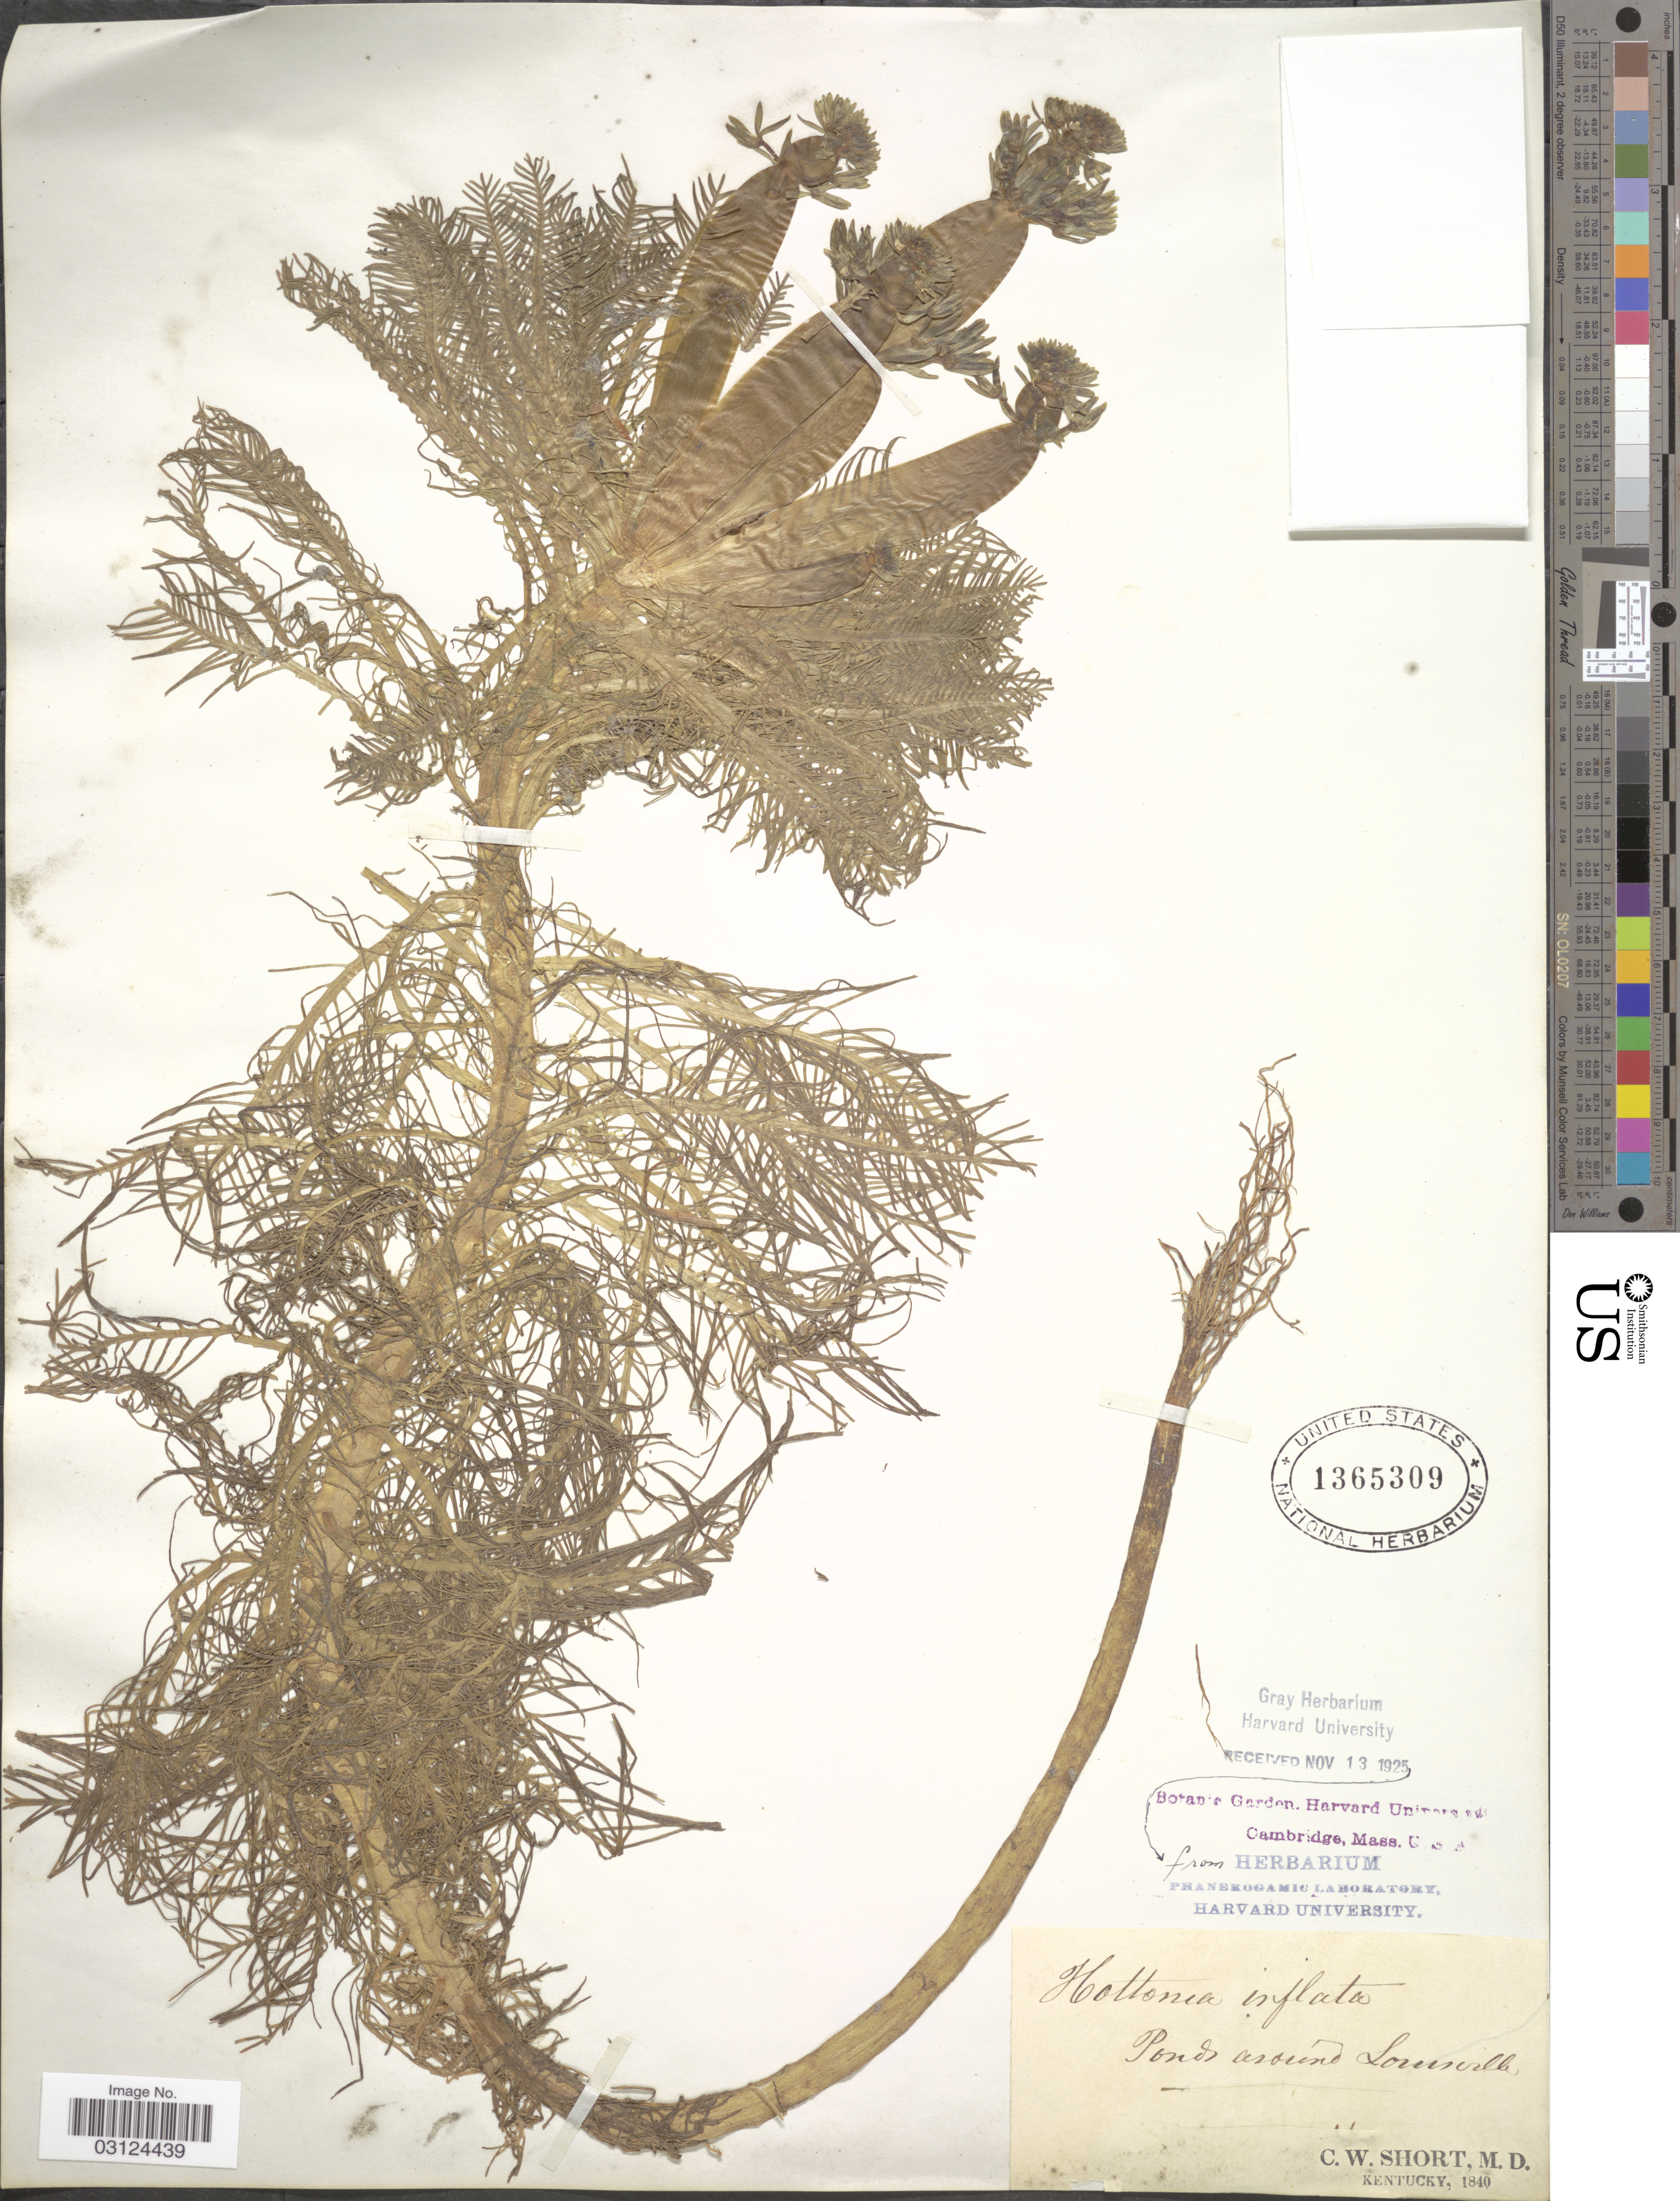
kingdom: Plantae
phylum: Tracheophyta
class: Magnoliopsida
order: Ericales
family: Primulaceae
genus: Hottonia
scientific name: Hottonia inflata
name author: Elliott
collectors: C. W. Short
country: United States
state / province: Kentucky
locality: Ponds around Louisville.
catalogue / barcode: US 1365309